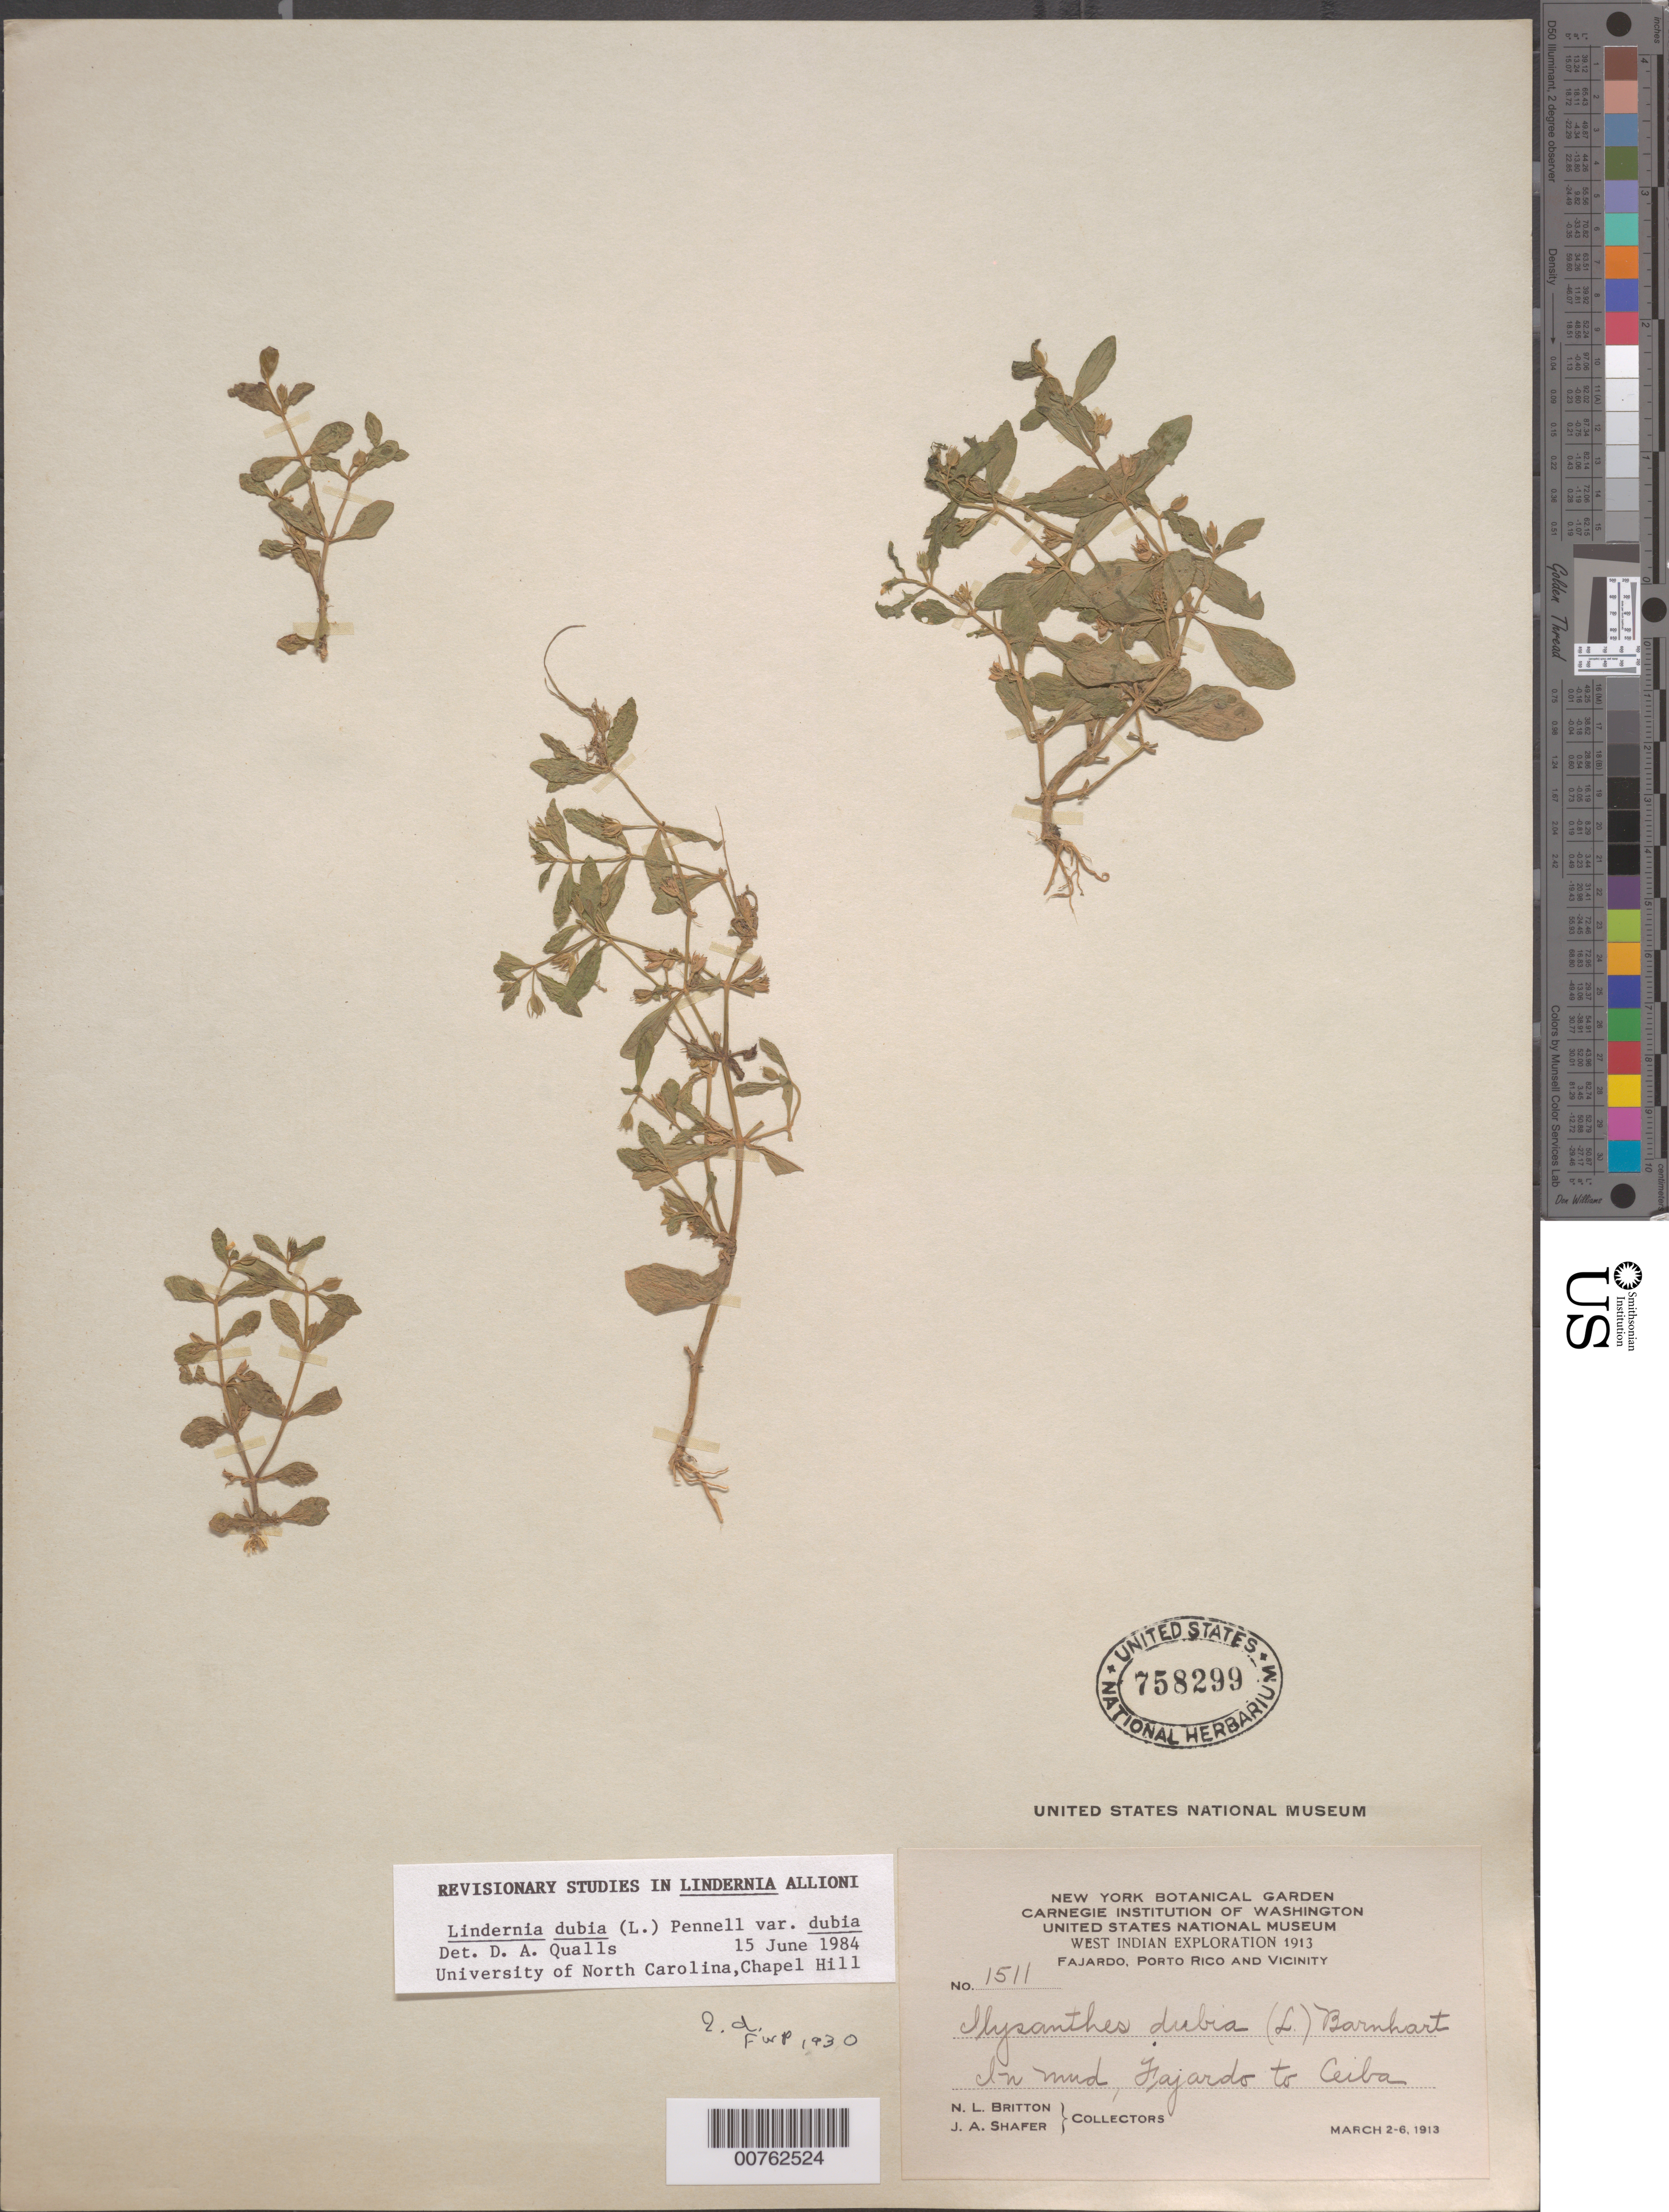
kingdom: Plantae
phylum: Tracheophyta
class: Magnoliopsida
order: Lamiales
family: Linderniaceae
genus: Lindernia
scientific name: Lindernia dubia var. dubia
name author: (L.) Pennell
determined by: Qualls, D. A.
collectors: N. Britton & J. A. Shafer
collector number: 1511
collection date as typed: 02 Mar 1913 to 06 Mar 1913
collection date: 1913-03-02/1913-03-06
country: Puerto Rico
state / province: Ceiba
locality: Fajardo to Ceiba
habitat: In mud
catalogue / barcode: US 758299